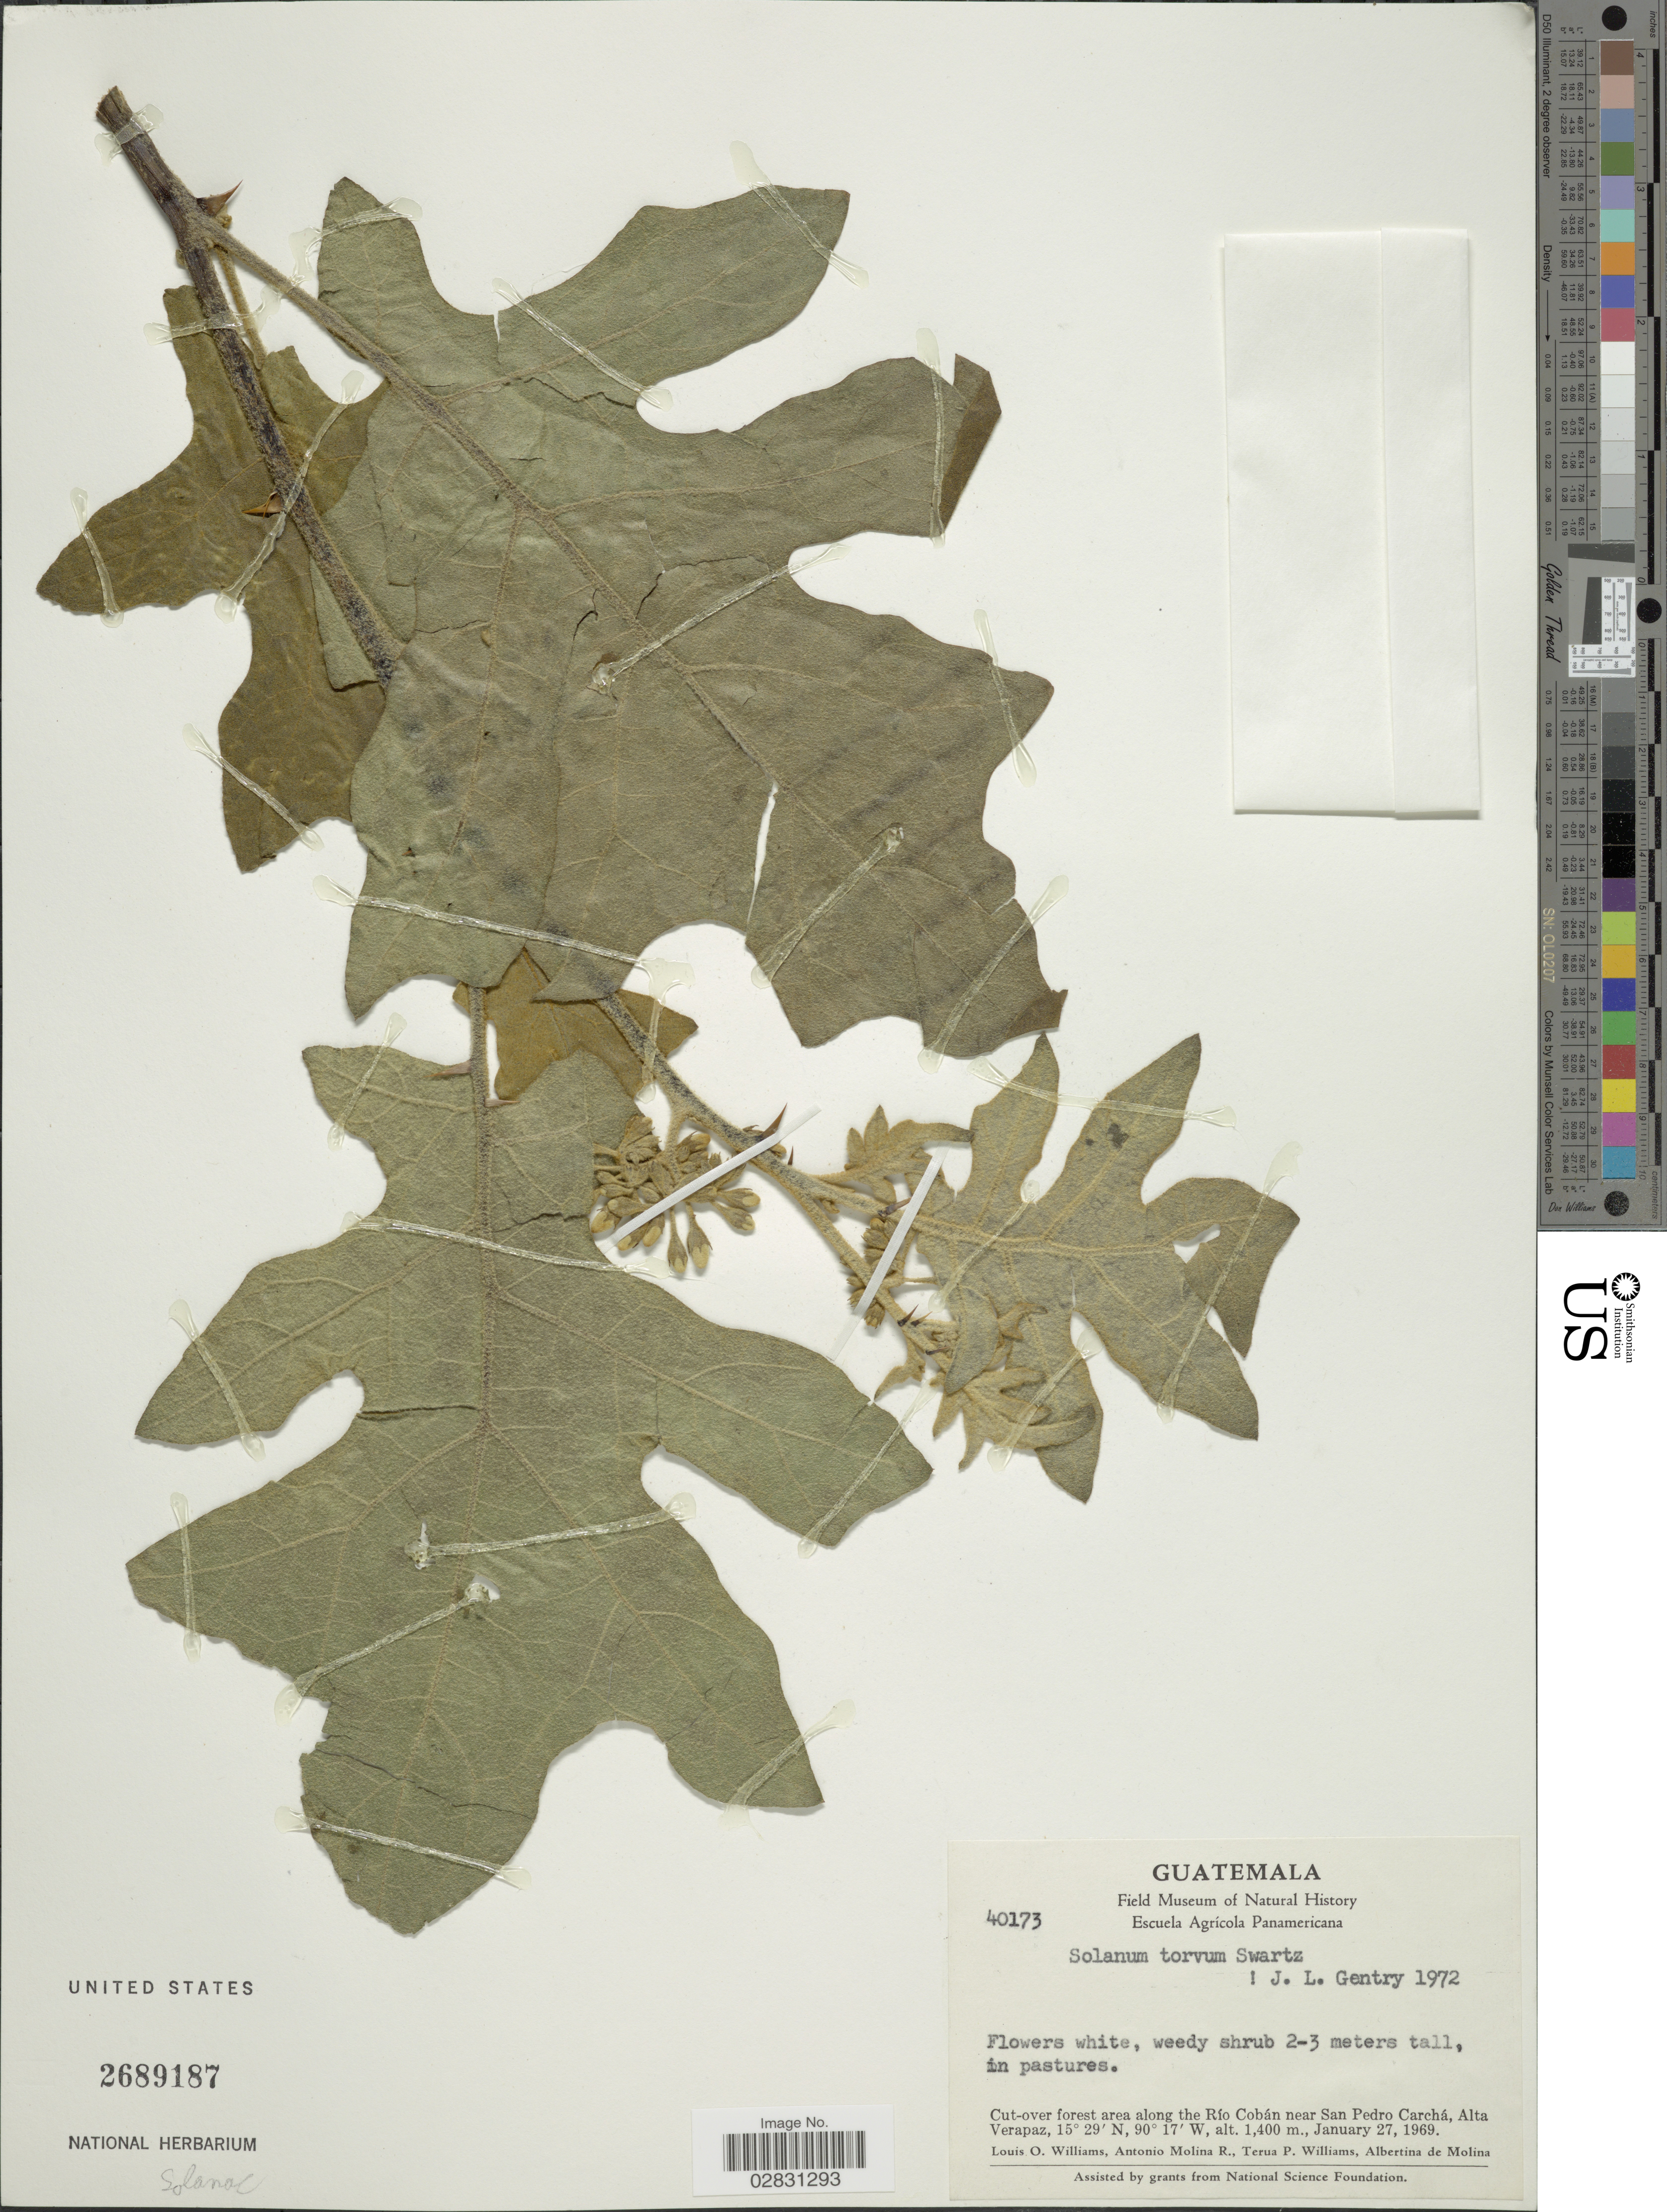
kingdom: Plantae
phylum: Tracheophyta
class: Magnoliopsida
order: Solanales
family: Solanaceae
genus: Solanum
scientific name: Solanum torvum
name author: Sw.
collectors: L. O. Williams, A. Molina R., T. Williams & A. R. Molina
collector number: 40173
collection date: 1969-01-27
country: Guatemala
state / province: Alta Verapaz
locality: Cut-over forest area along the Río Cobán near San Pedro Carchá.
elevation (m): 1400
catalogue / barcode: US 2689187